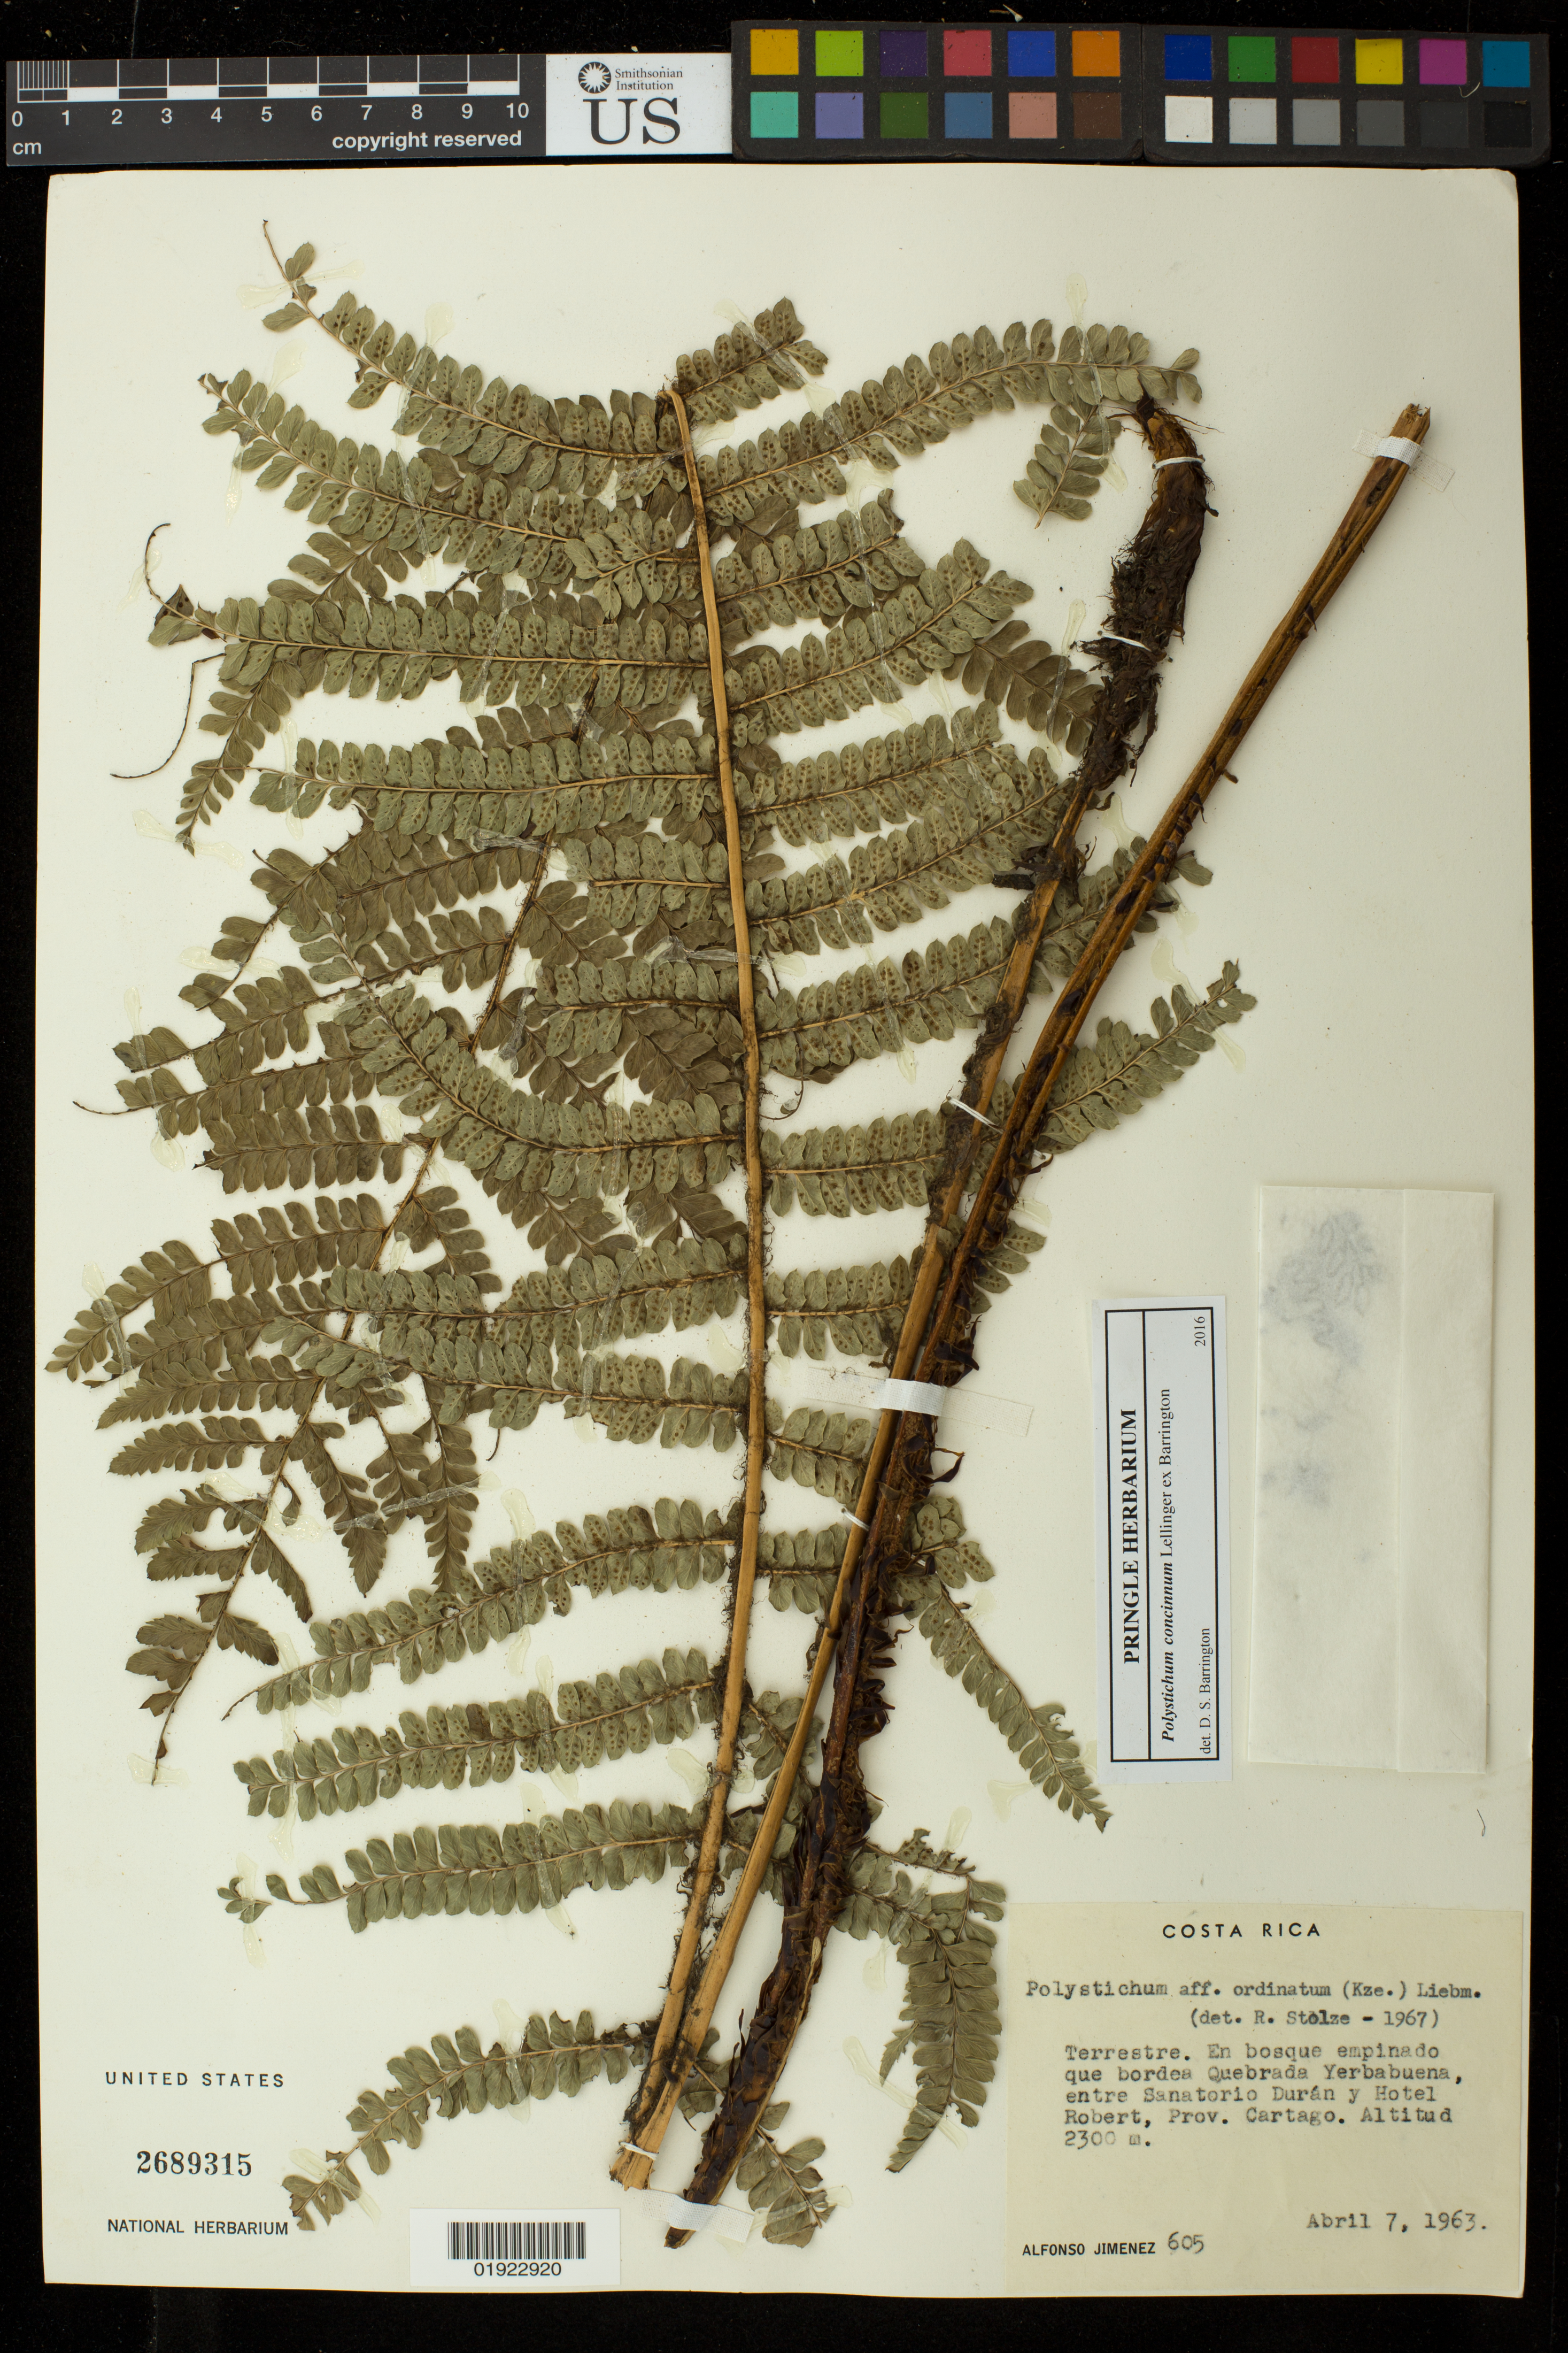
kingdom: Plantae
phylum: Tracheophyta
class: Polypodiopsida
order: Polypodiales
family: Dryopteridaceae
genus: Polystichum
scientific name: Polystichum concinnum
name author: Lellinger ex Barrington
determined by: Barrington, D. S., Curator (VT), University of Vermont (UNITED STATES)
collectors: A. Jimenez M.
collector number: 605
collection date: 1963-04-07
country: Costa Rica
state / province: Cartago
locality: Quebrada Yerbabuena, entre Santorio Duran y Hotel Robert.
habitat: En bosque empinado.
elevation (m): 2300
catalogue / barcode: US 2689315